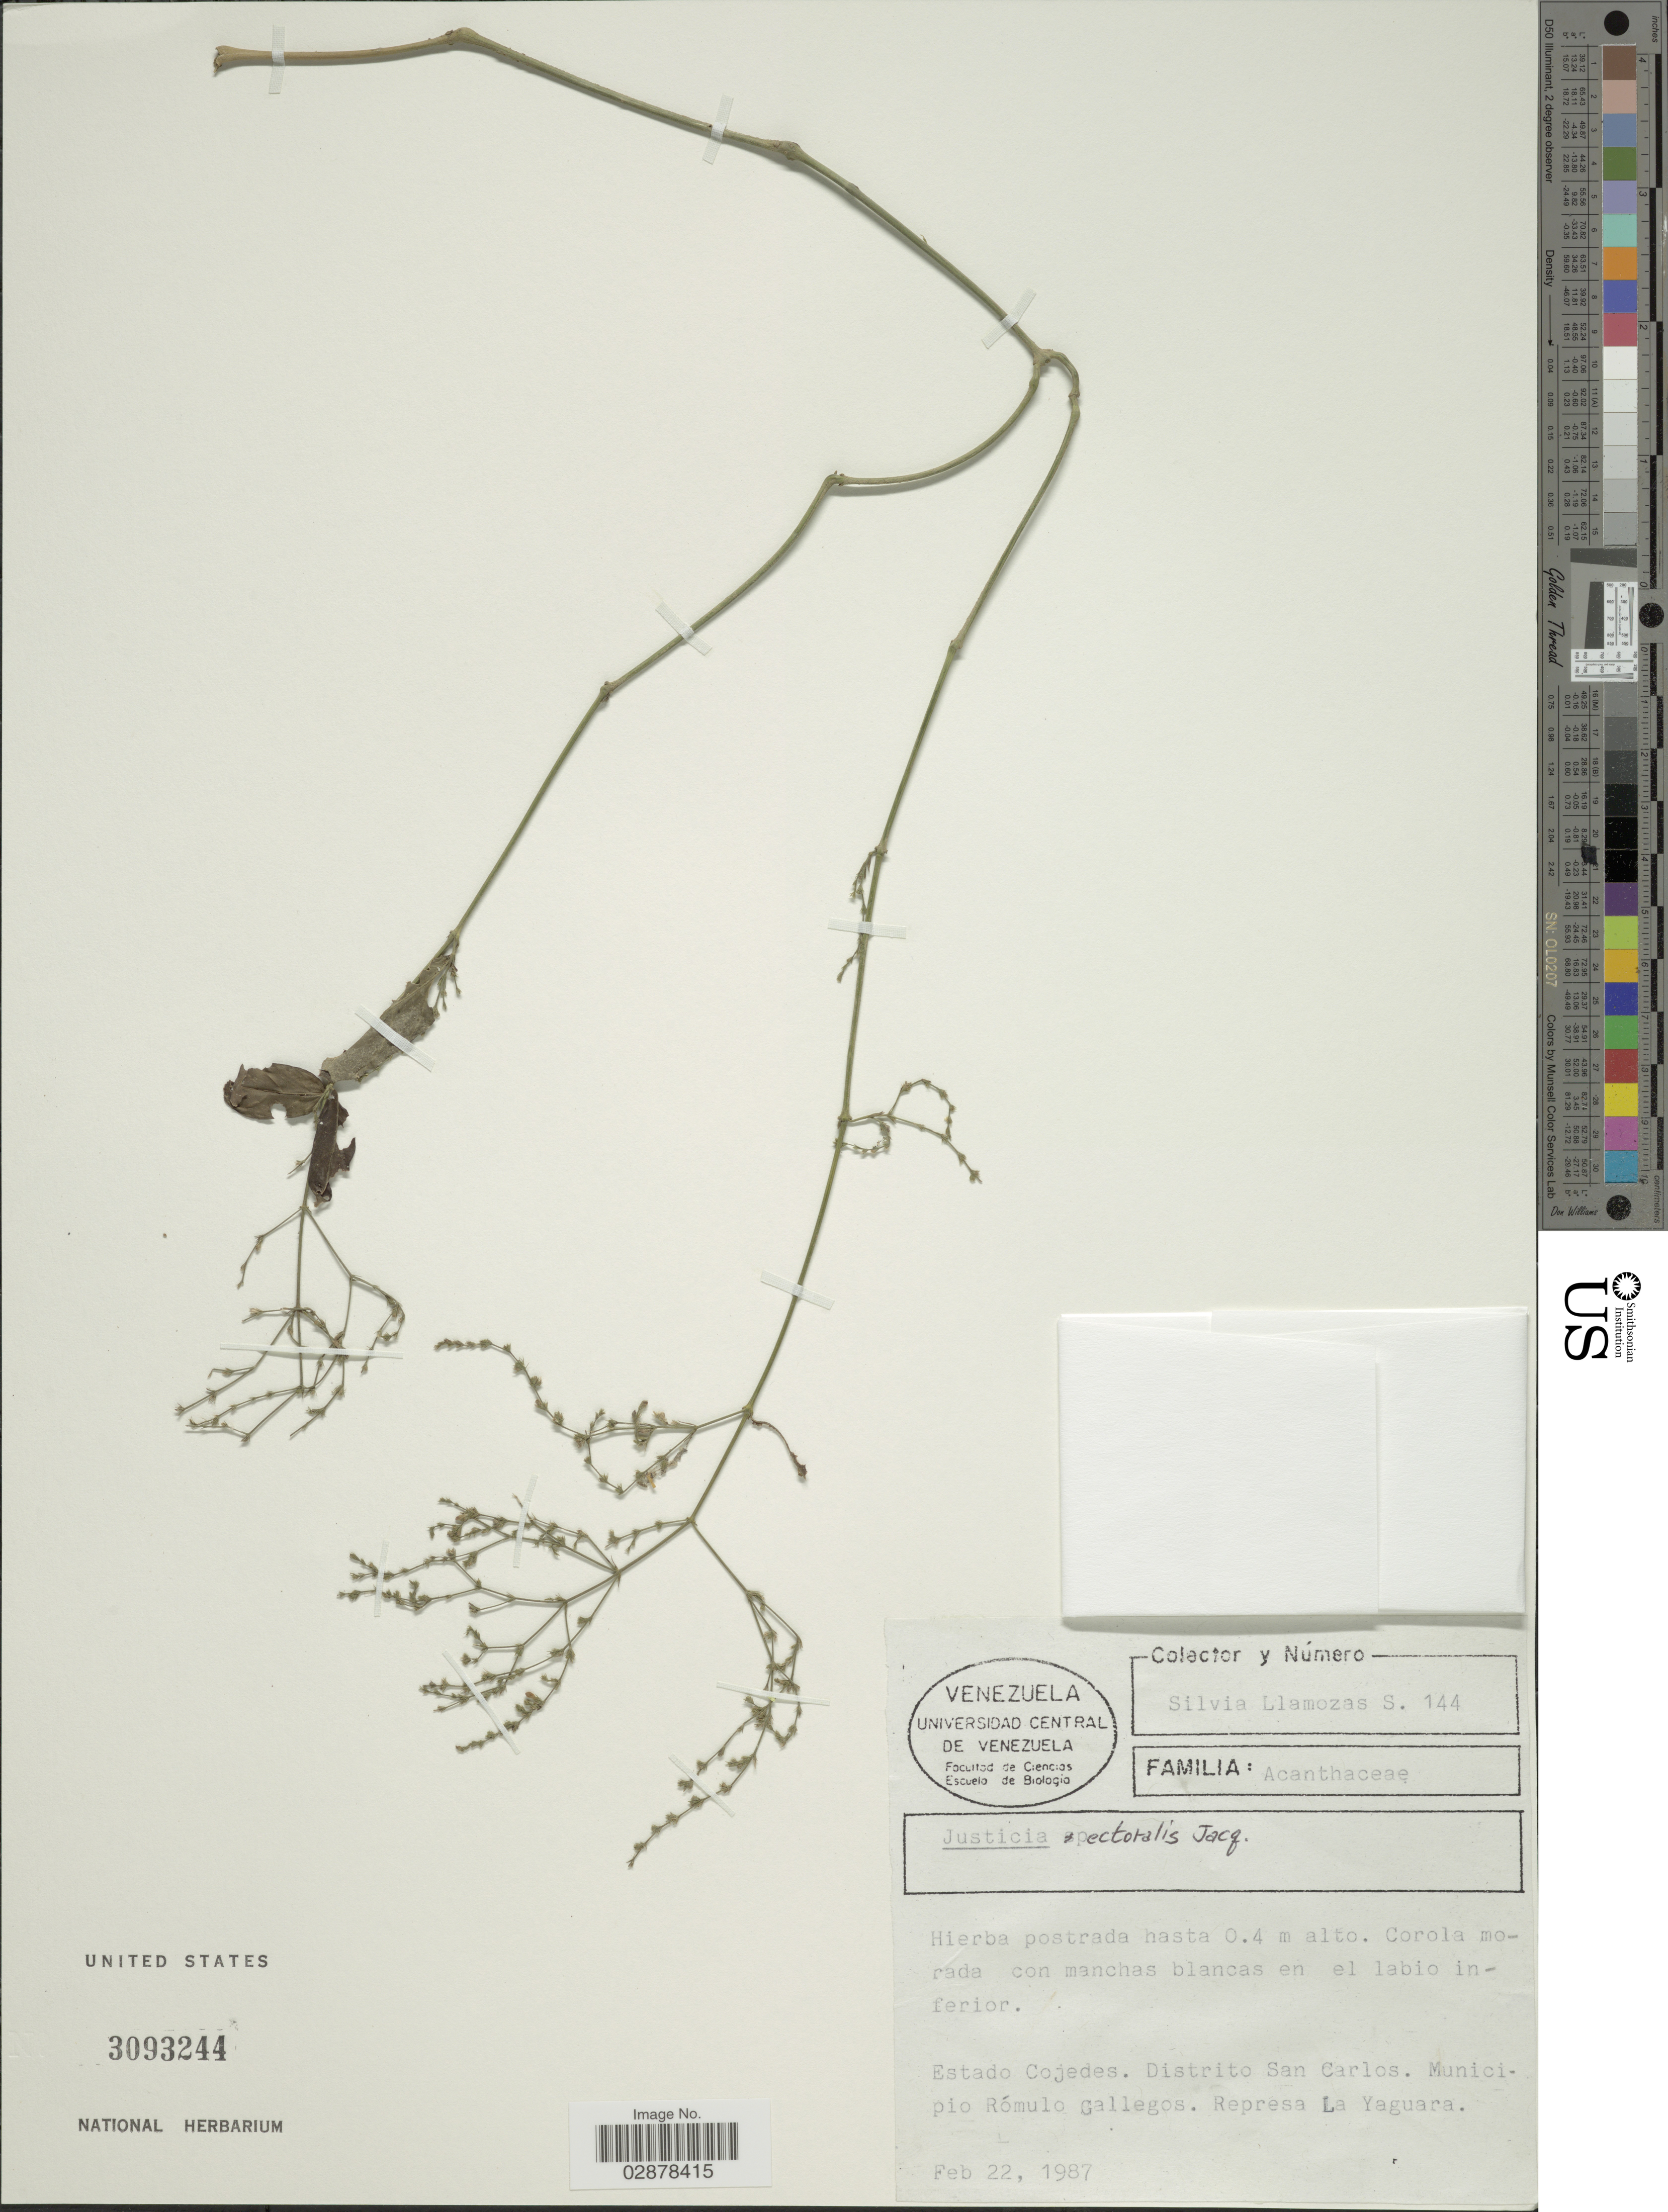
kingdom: Plantae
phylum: Tracheophyta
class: Magnoliopsida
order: Lamiales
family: Acanthaceae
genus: Justicia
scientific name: Justicia comata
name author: (L.) Lam.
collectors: S. Llamozas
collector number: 144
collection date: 1987-02-22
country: Venezuela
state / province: Cojedes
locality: Distrito San Carlos. Municipio Rómulo gallegos. Represa La Yaguara.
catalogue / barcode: US 3093244